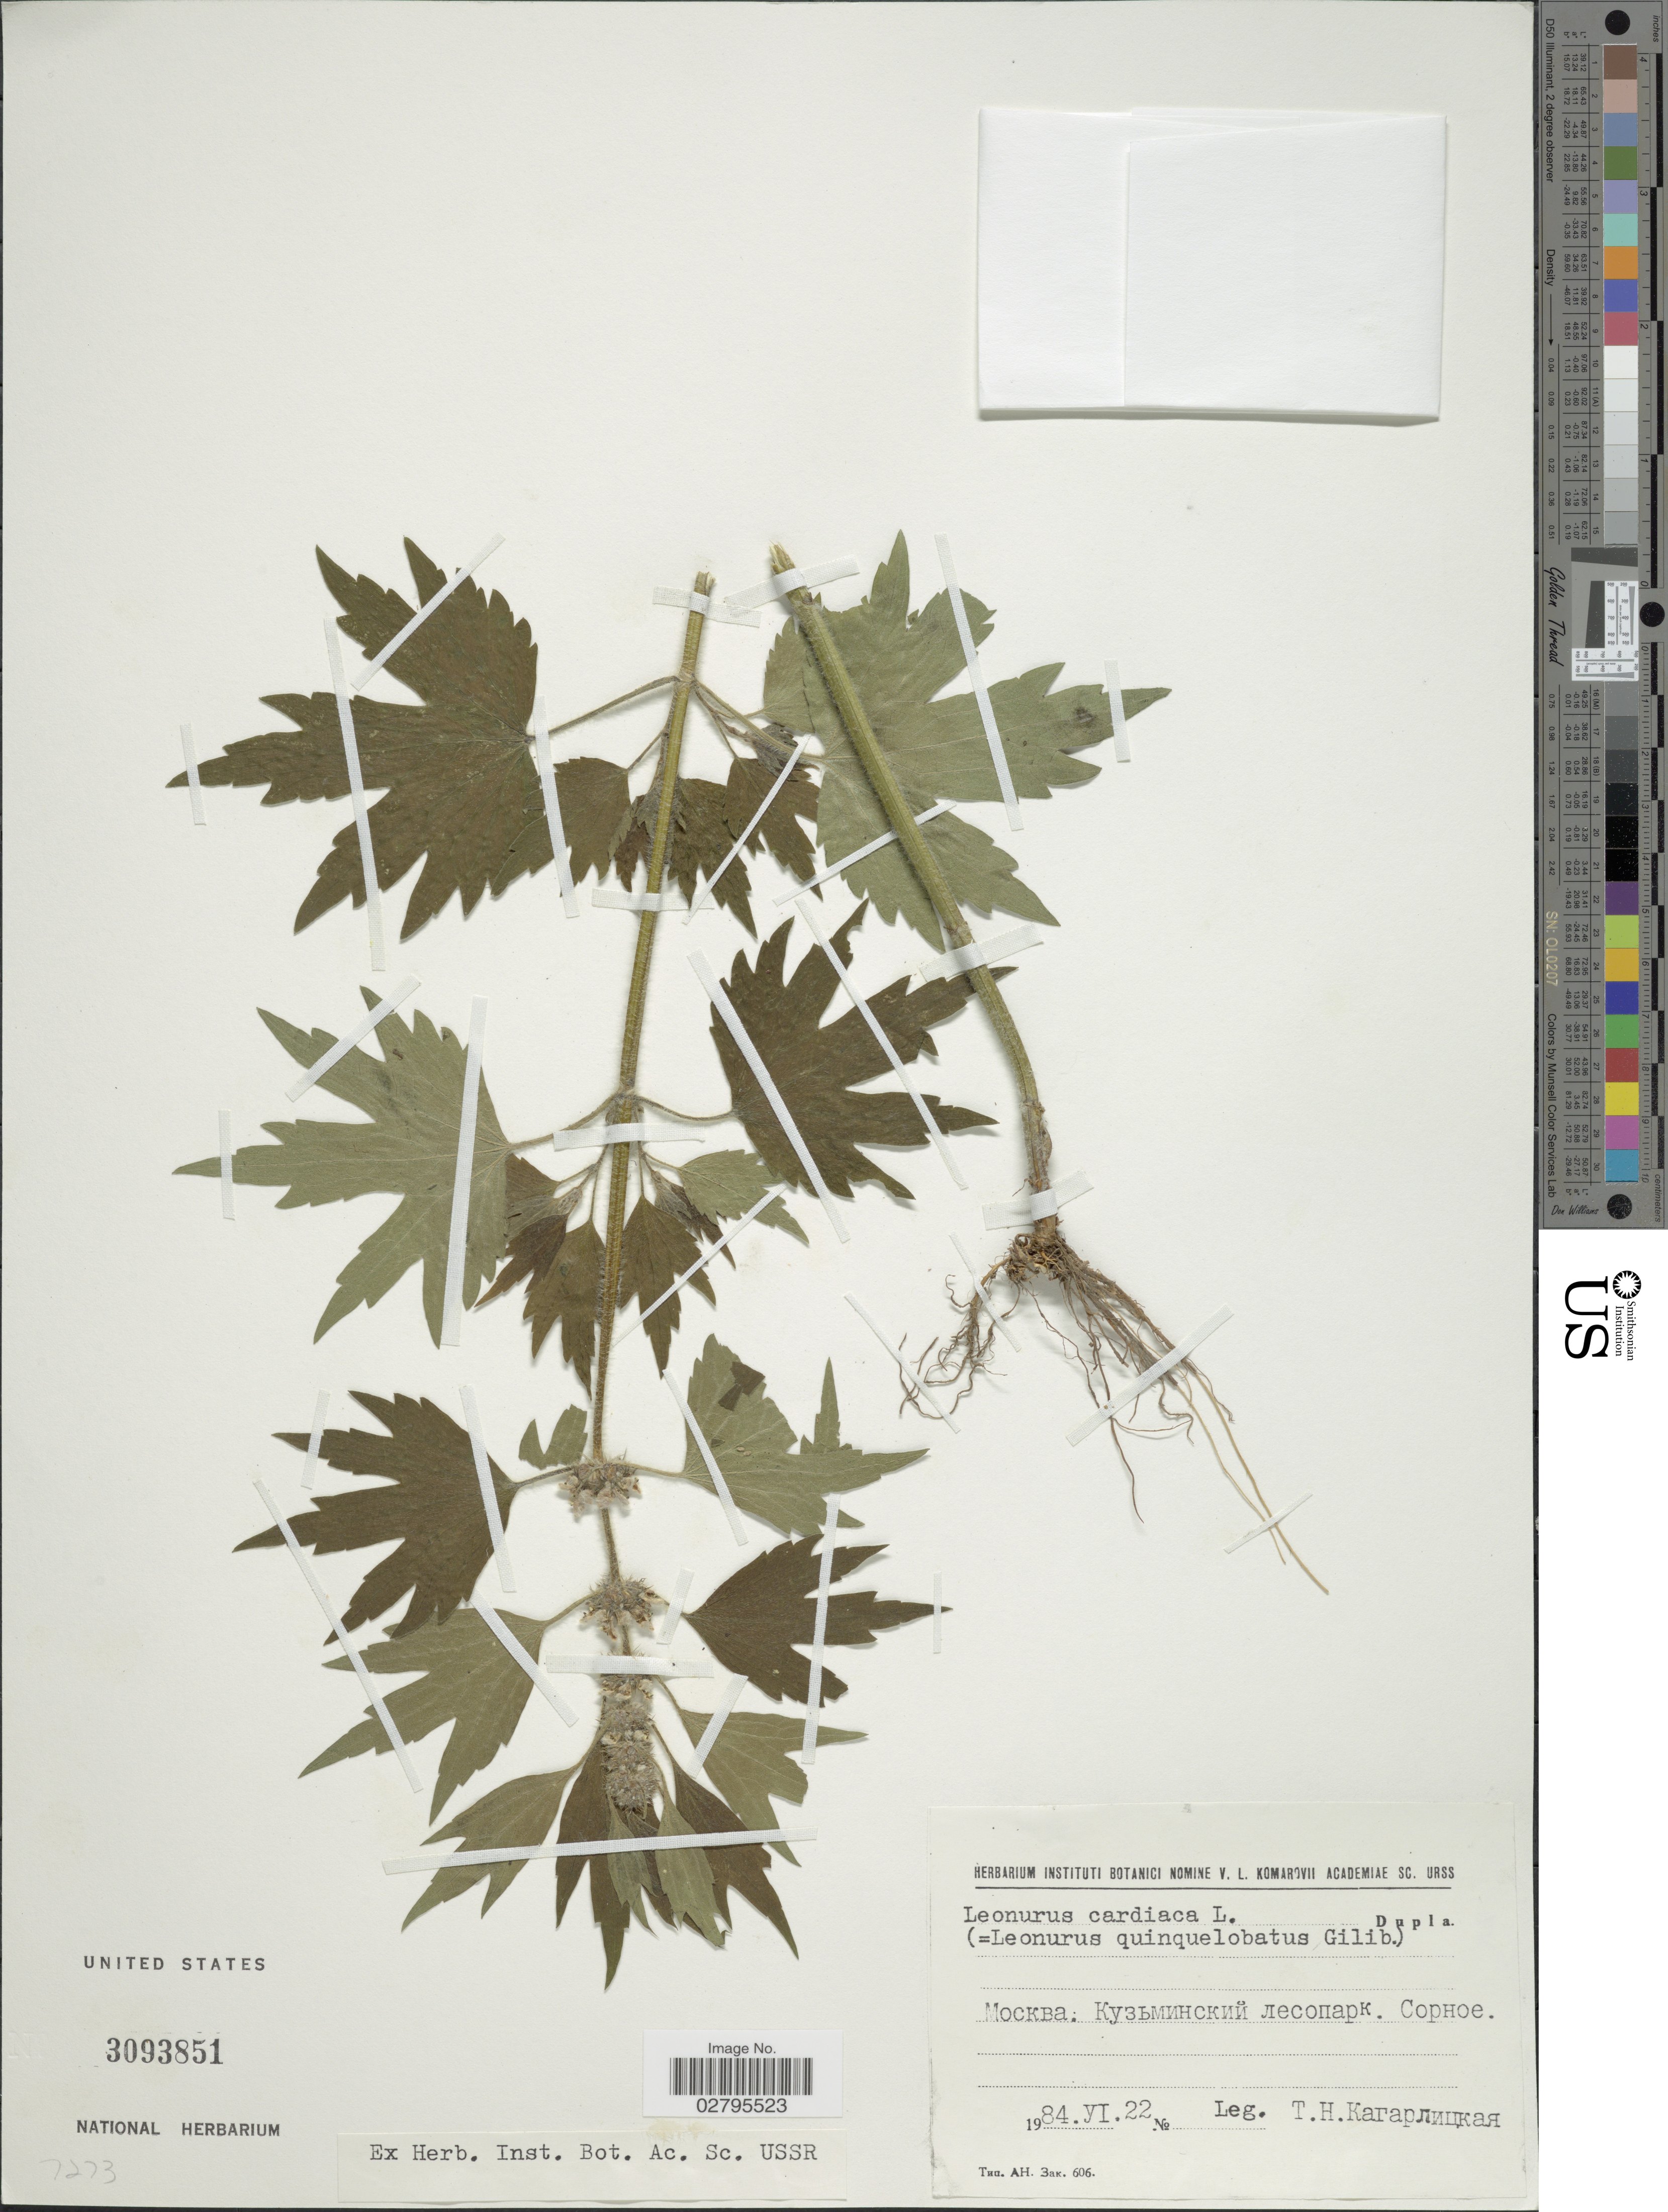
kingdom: Plantae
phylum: Tracheophyta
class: Magnoliopsida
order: Lamiales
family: Lamiaceae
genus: Leonurus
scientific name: Leonurus cardiaca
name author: L.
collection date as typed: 1984.YI.22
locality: X.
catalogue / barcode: US 3093851